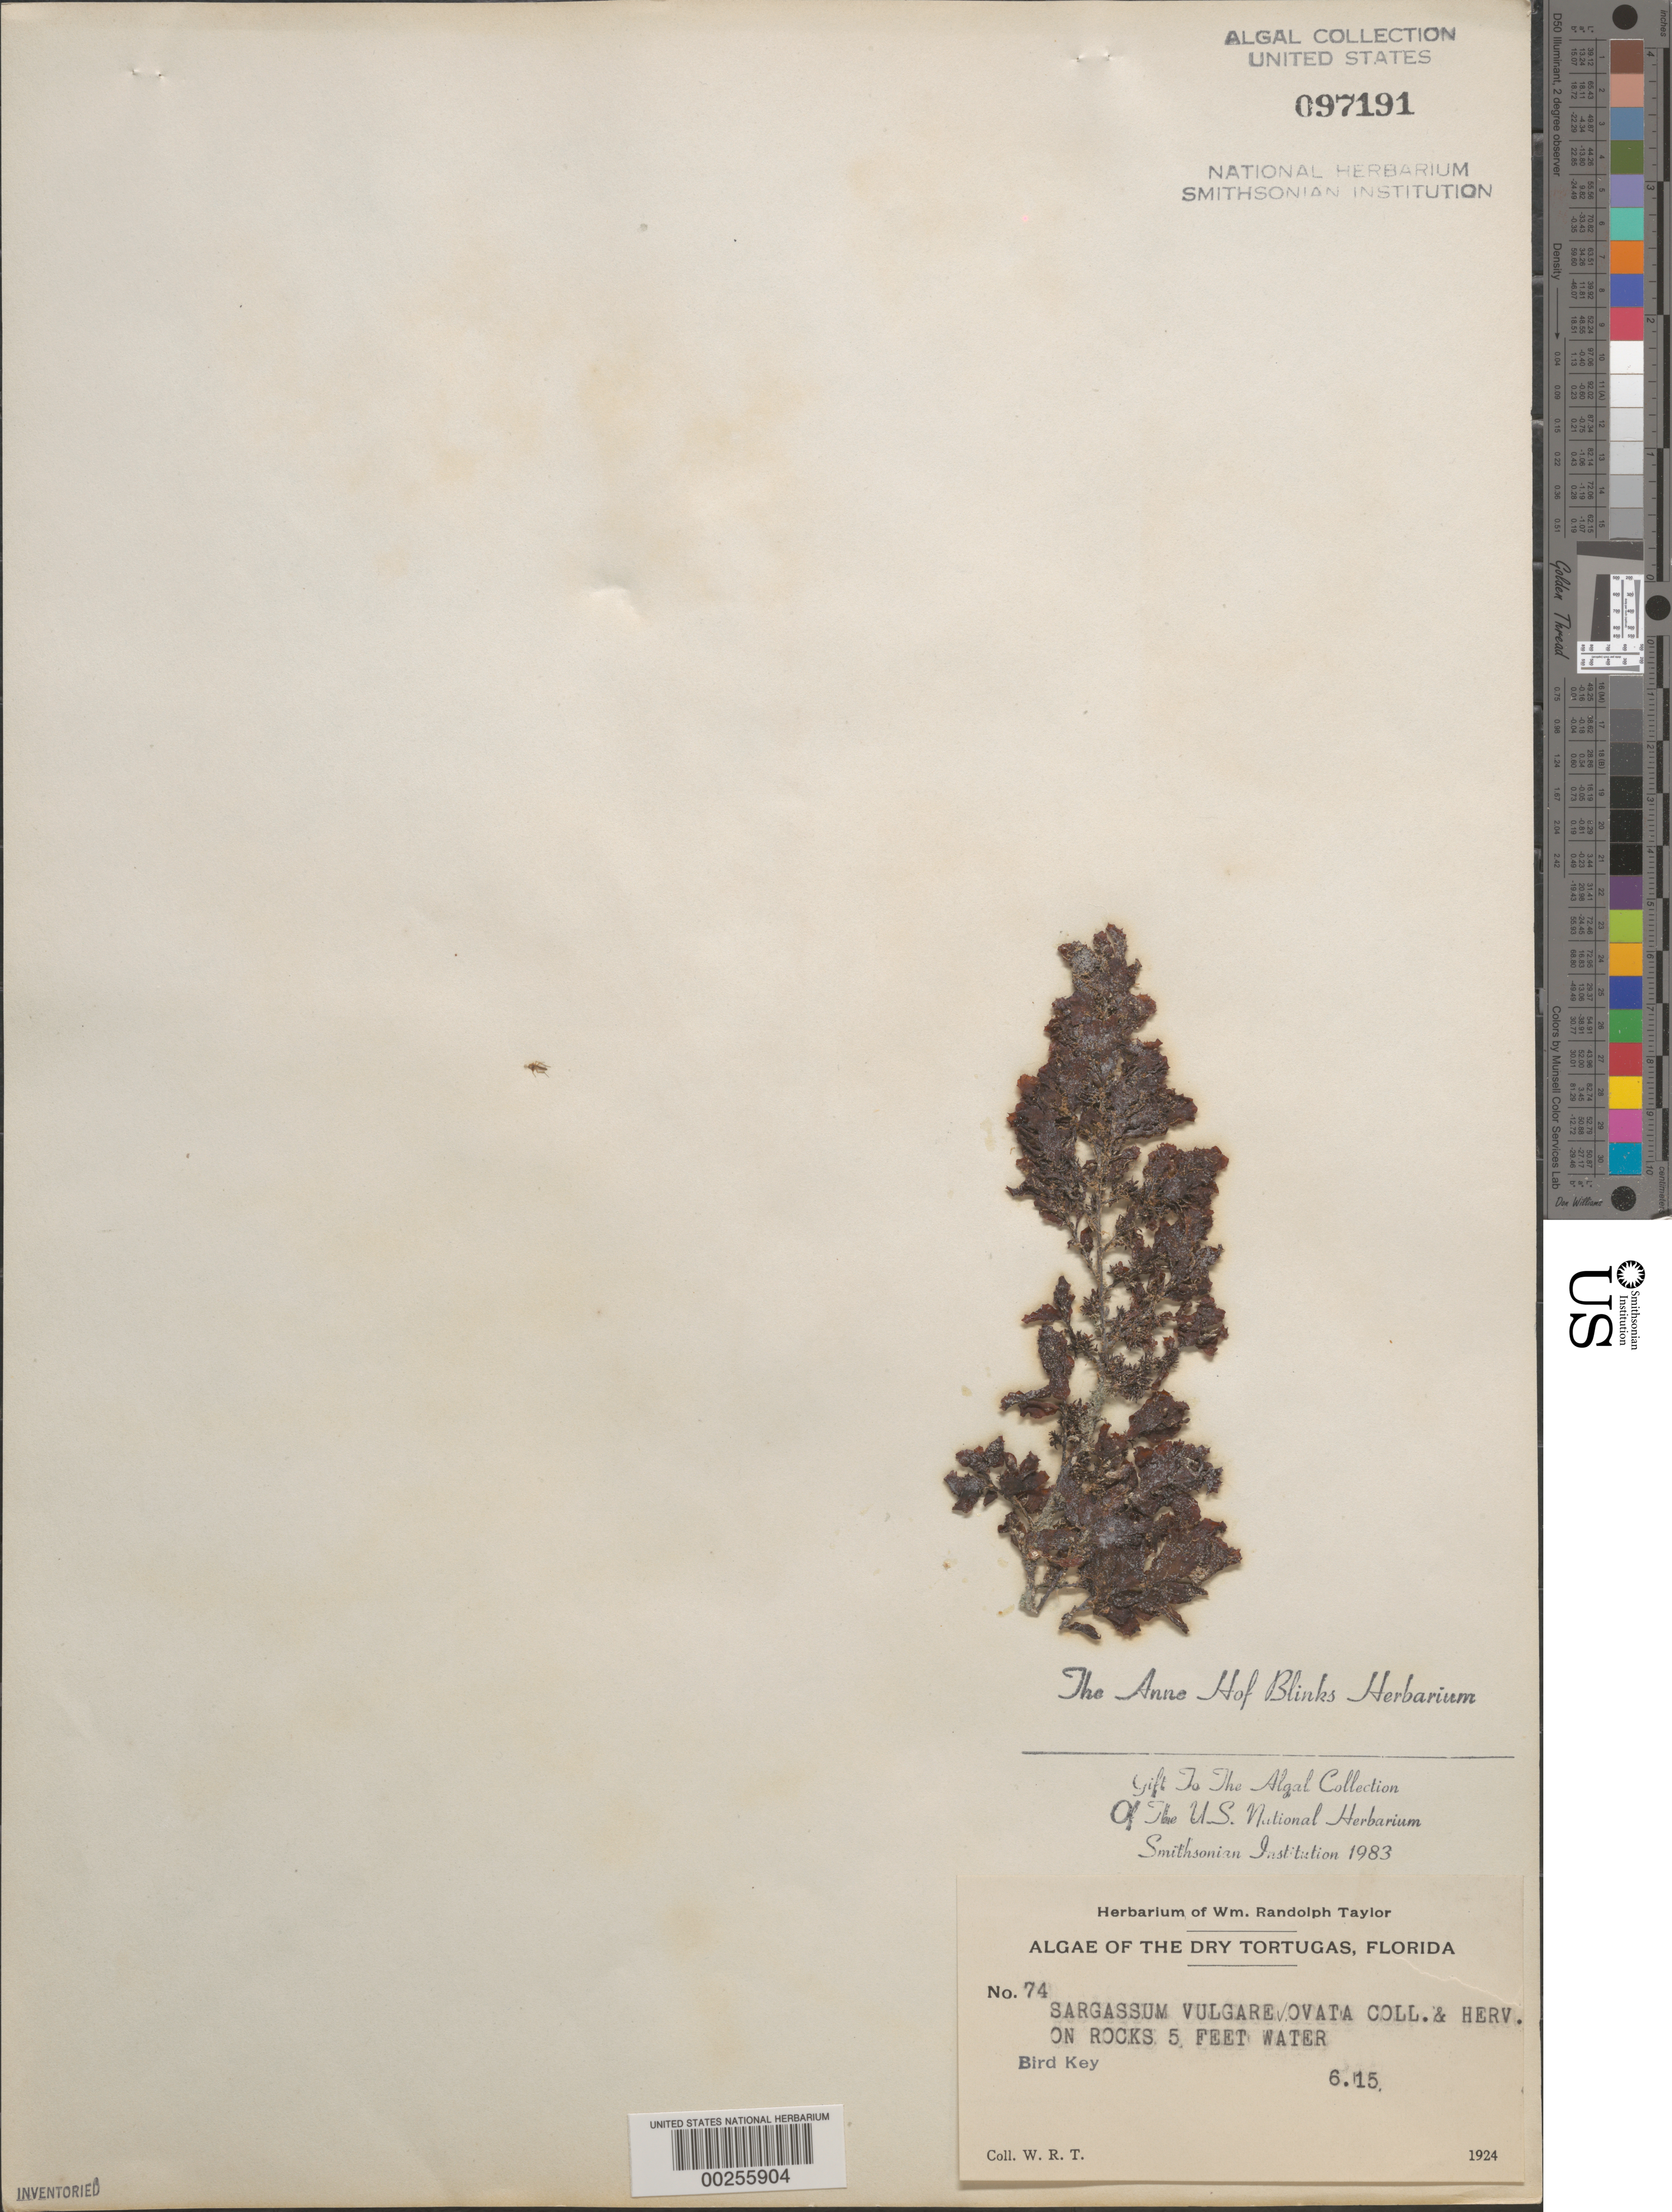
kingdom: Chromista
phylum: Ochrophyta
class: Phaeophyceae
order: Fucales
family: Sargassaceae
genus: Sargassum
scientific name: Sargassum vulgare var. ovata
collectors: W. R. Taylor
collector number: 74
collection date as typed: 15 Jun 1924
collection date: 1924-06-15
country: United States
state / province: Florida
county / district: Monroe County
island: Bird Key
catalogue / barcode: US 97191